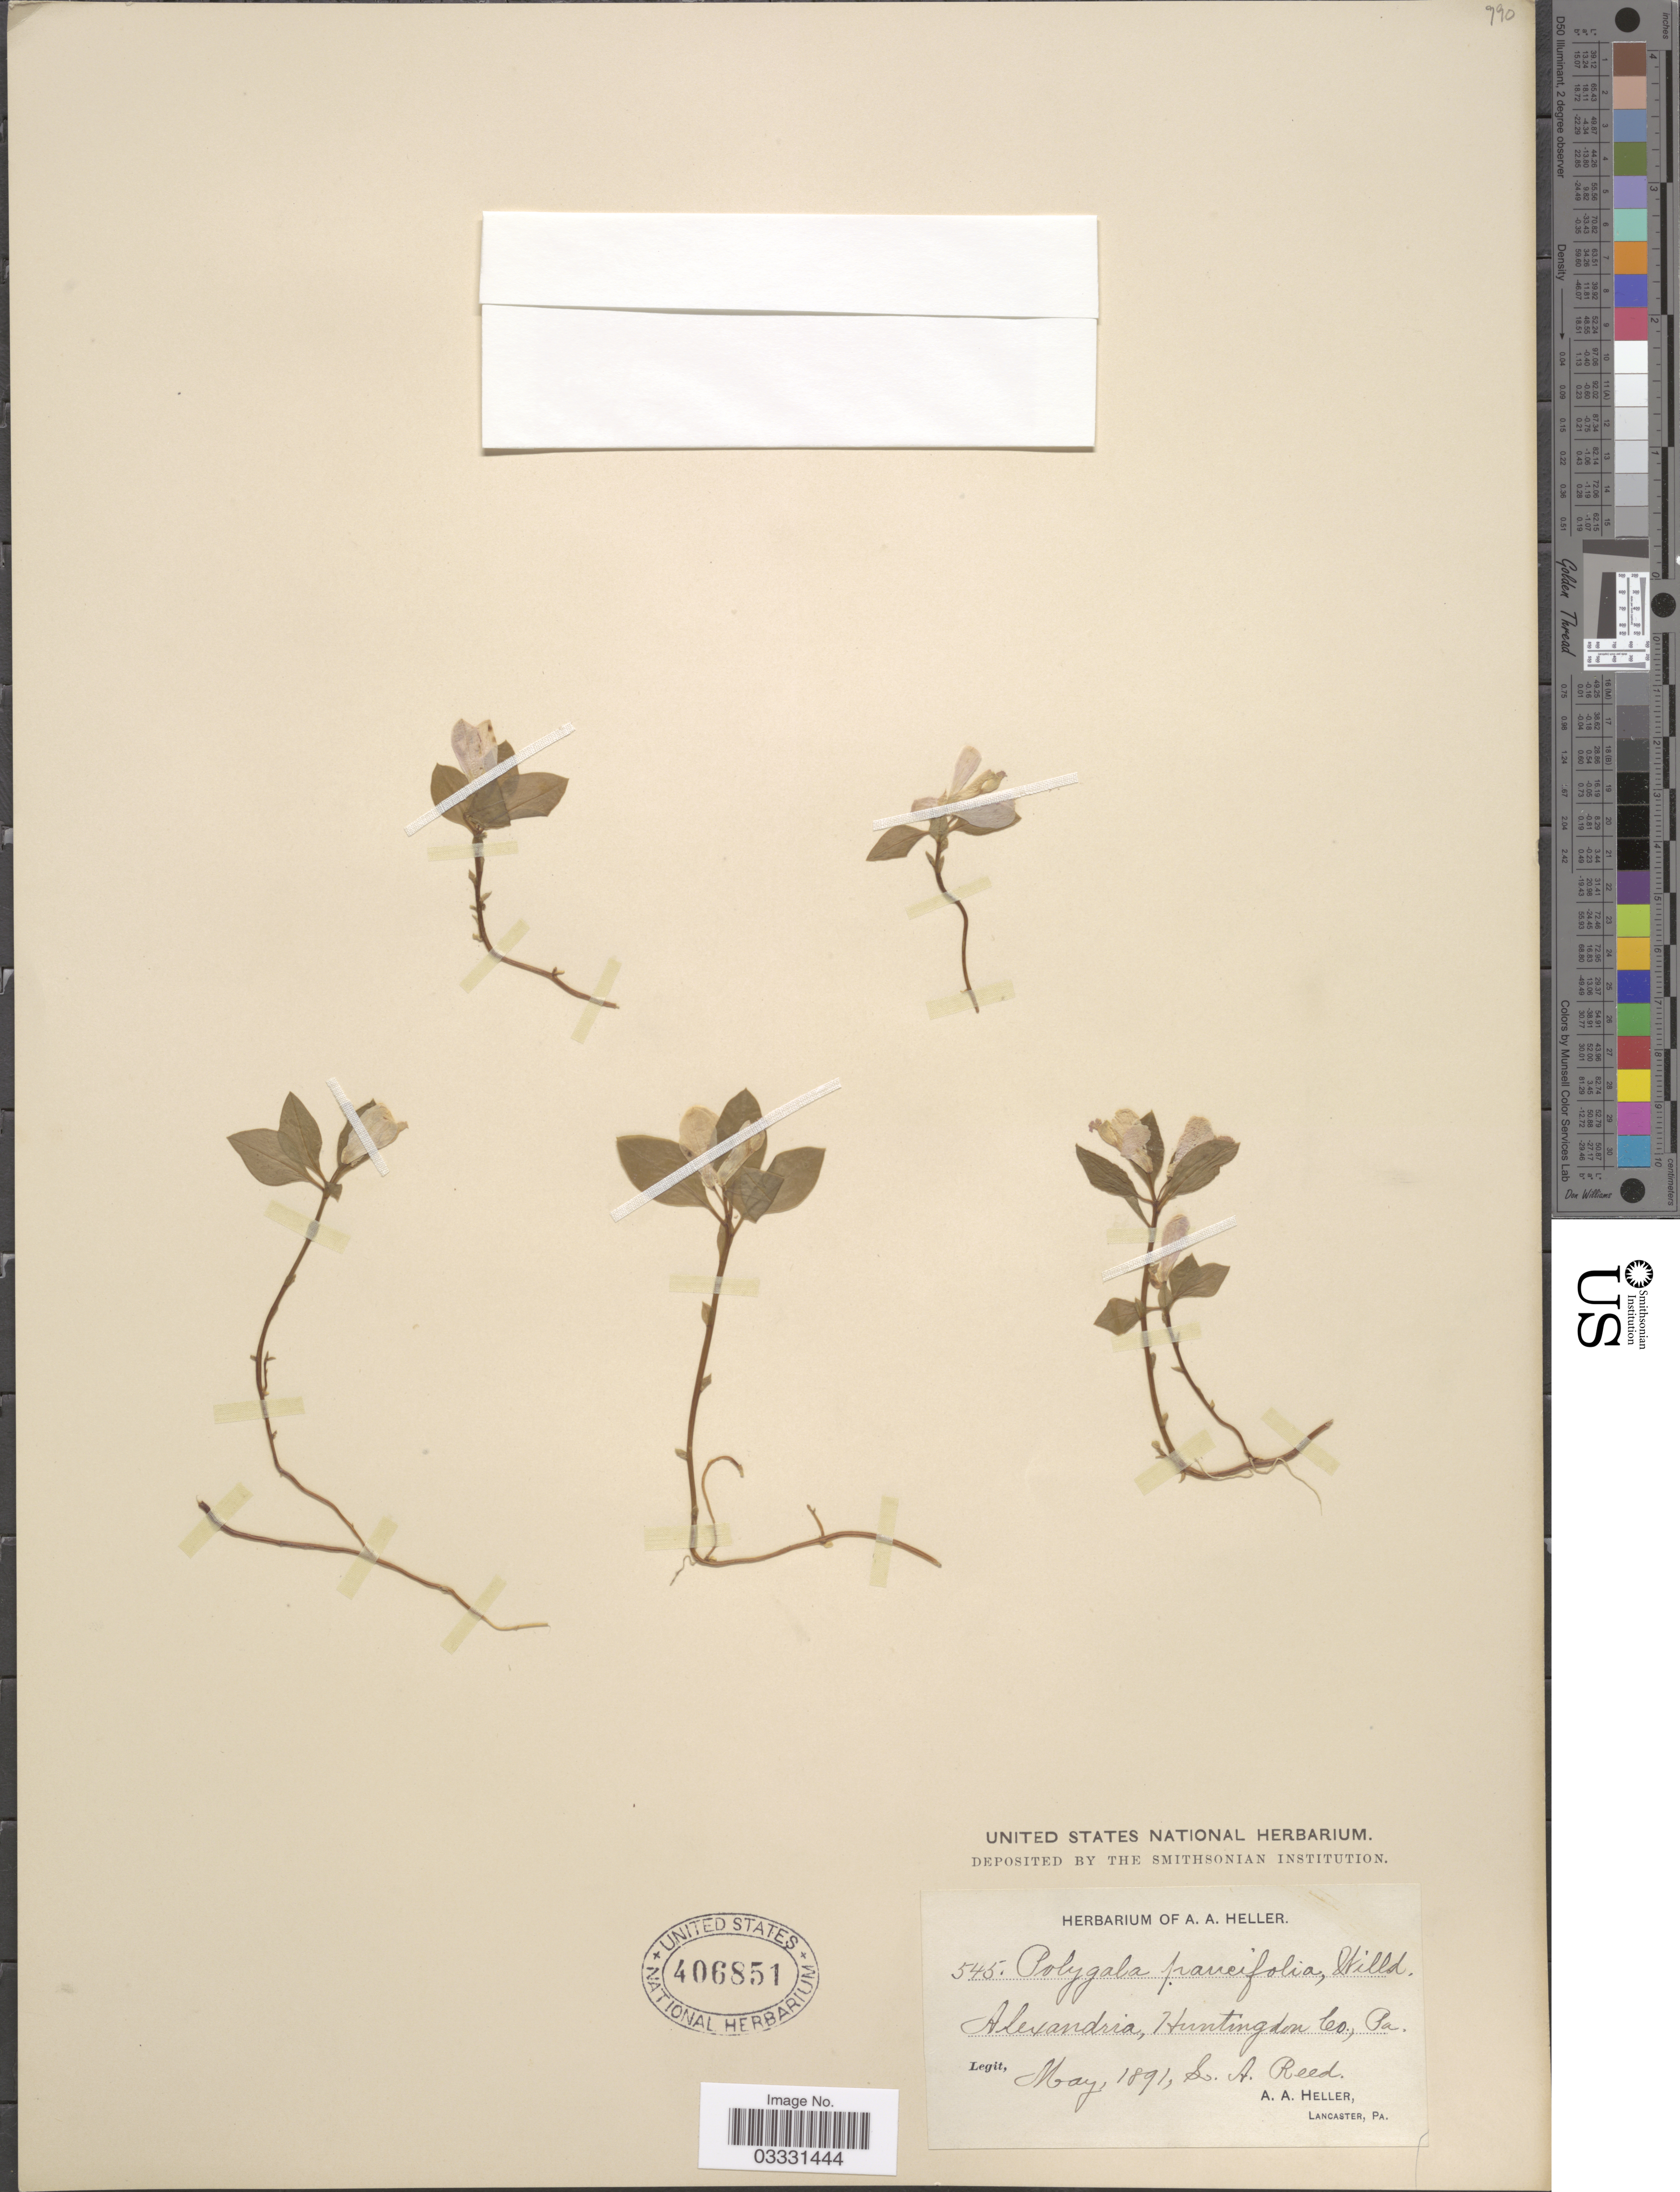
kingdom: Plantae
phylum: Tracheophyta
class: Magnoliopsida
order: Fabales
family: Polygalaceae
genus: Polygaloides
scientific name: Polygaloides paucifolia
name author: (Willd.) J.R. Abbott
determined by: Strong, Mark T., (BOT), Smithsonian Institution - National Museum of Natural History (UNITED STATES)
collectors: A. A. Heller & S. Reed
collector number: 545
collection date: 1891-05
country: United States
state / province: Pennsylvania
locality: Alexandria, Huntingdon Co.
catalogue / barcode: US 406851